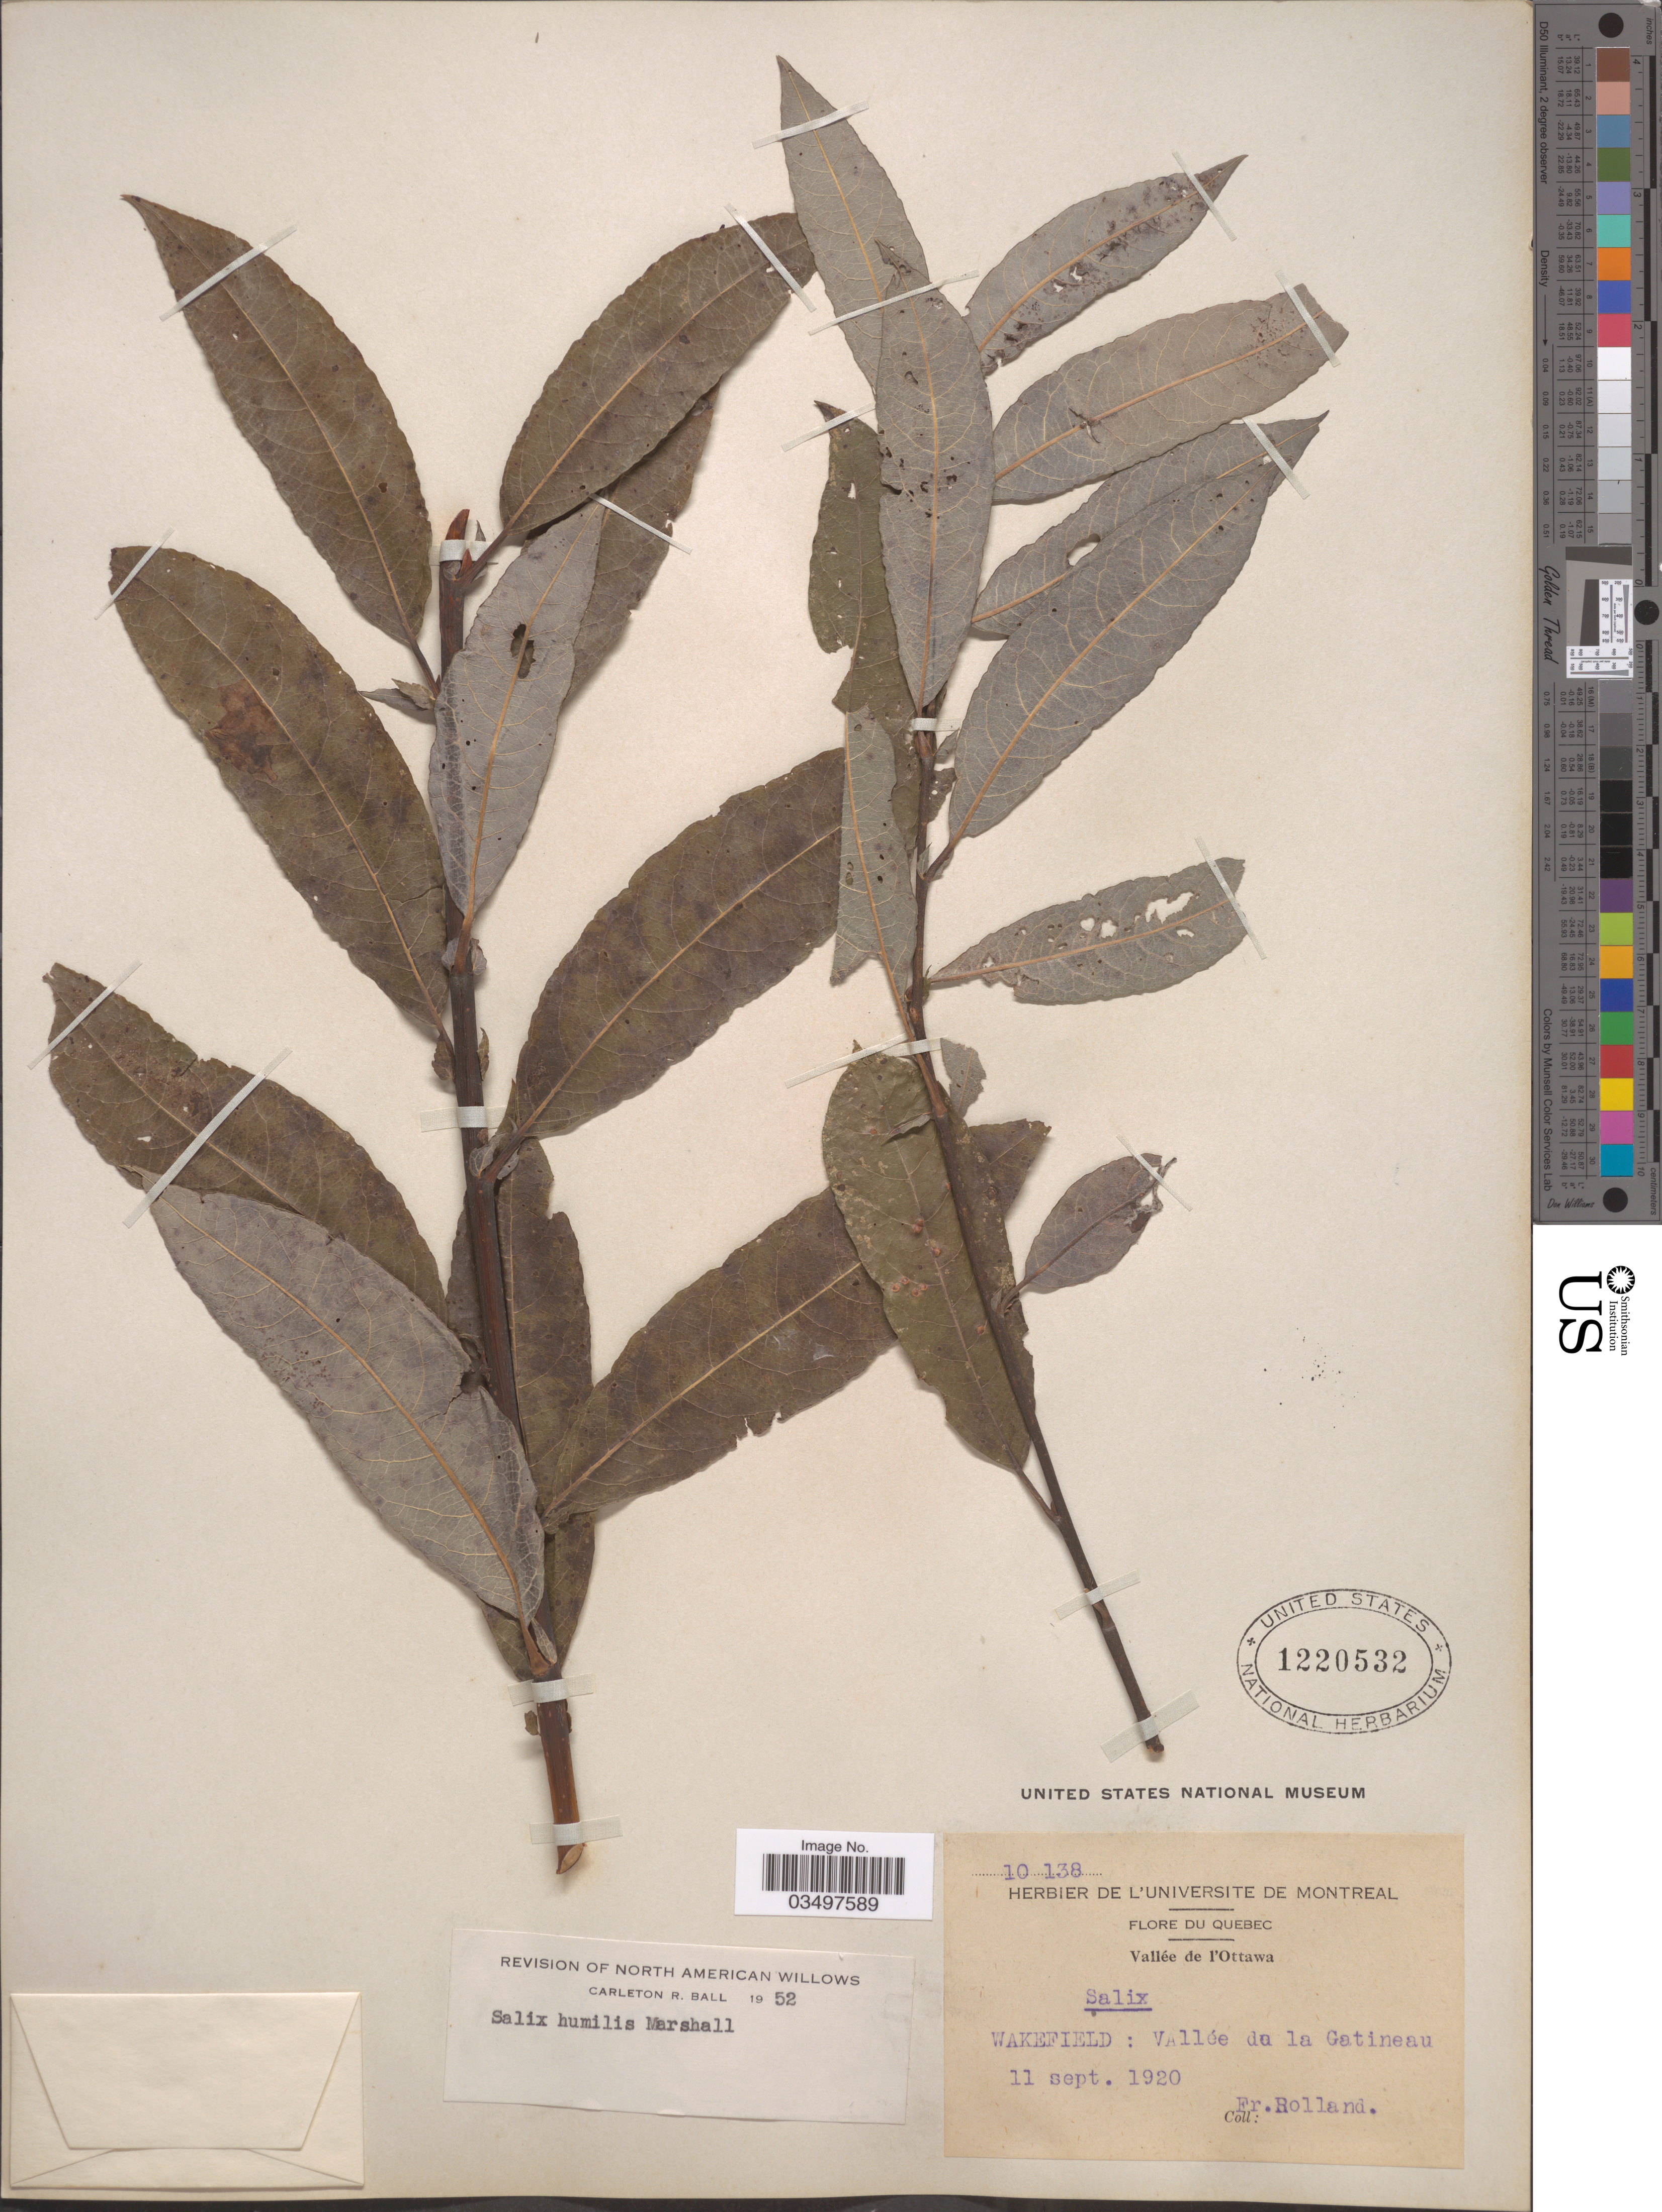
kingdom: Plantae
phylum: Tracheophyta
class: Magnoliopsida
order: Malpighiales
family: Salicaceae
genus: Salix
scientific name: Salix humilis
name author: Marshall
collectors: F. Rolland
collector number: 10138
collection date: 1920-09-11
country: Canada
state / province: Quebec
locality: Vallée de l'Ottawa. Wakefield: Vallée de la Gatineau.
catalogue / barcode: US 1220532